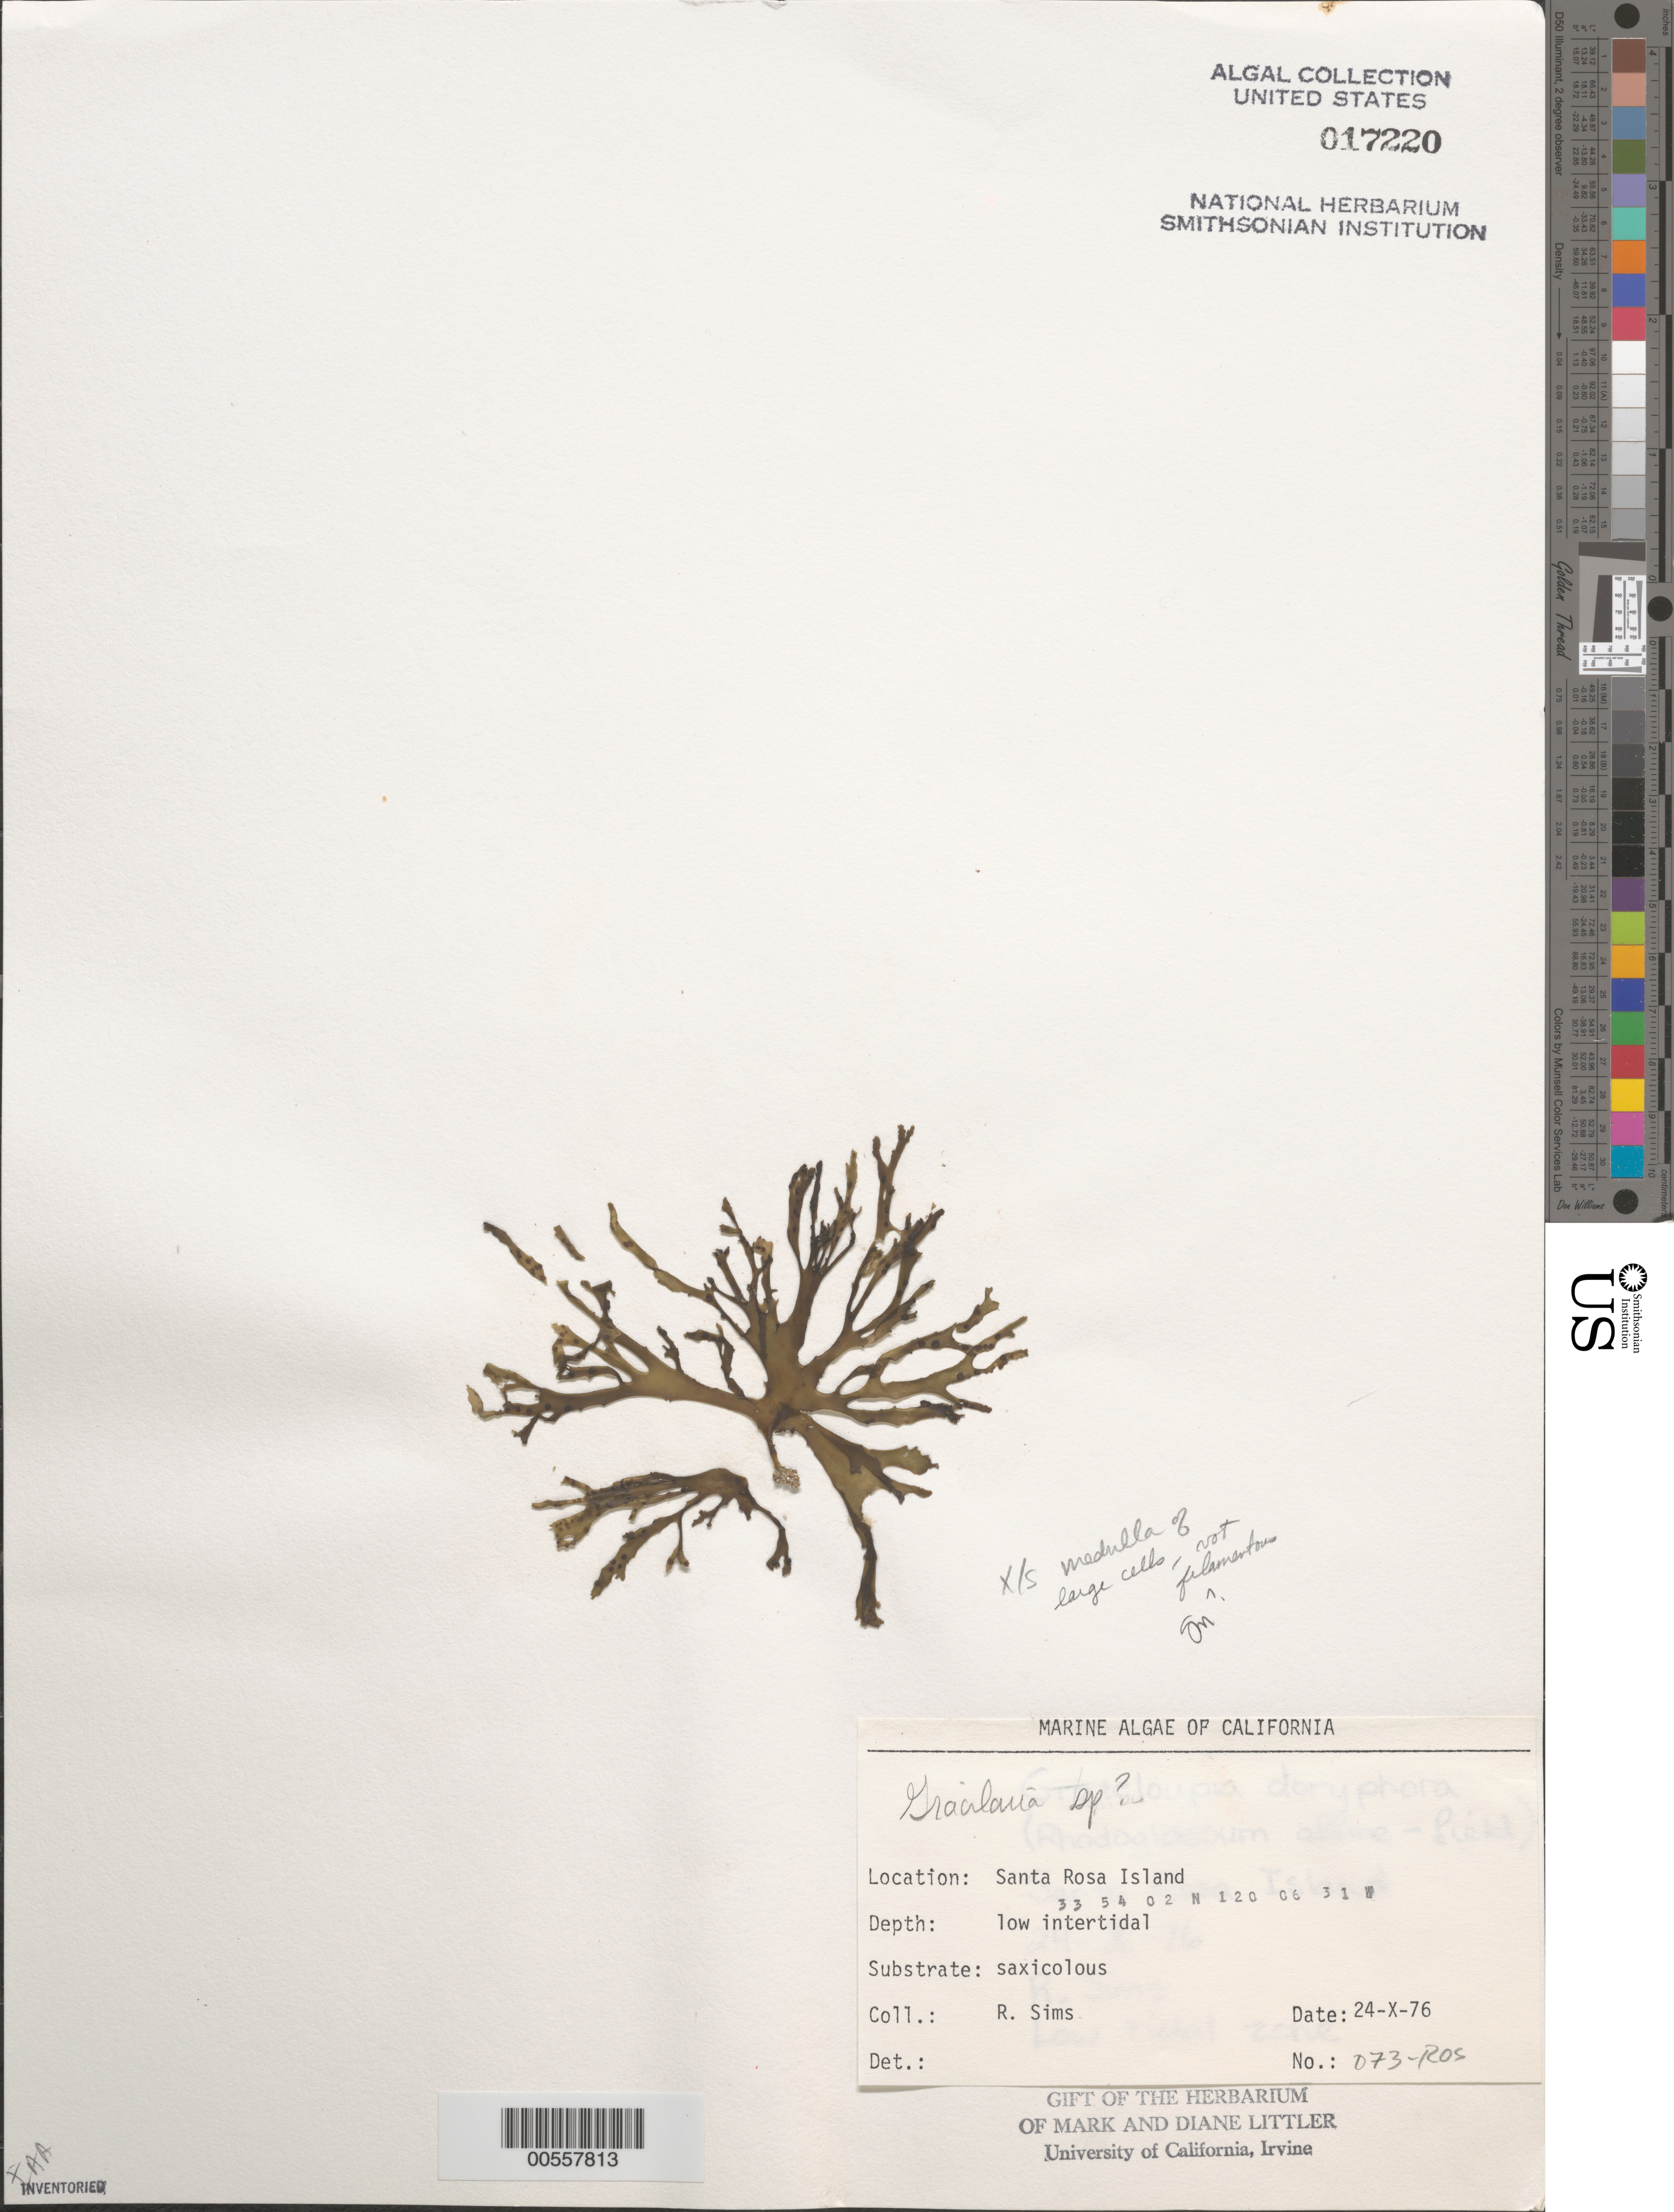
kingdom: Plantae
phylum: Rhodophyta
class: Florideophyceae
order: Gracilariales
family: Gracilariaceae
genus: Gracilaria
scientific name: Gracilaria sp.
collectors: R. H. Sims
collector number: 073-ros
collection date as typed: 24 Oct 1976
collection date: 1976-10-24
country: United States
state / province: California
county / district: Santa Barbara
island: Santa Rosa Island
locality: Johnson's Lee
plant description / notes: BLM-SOCALBIGHT Rocky Intertidal Survey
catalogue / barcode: US 17220